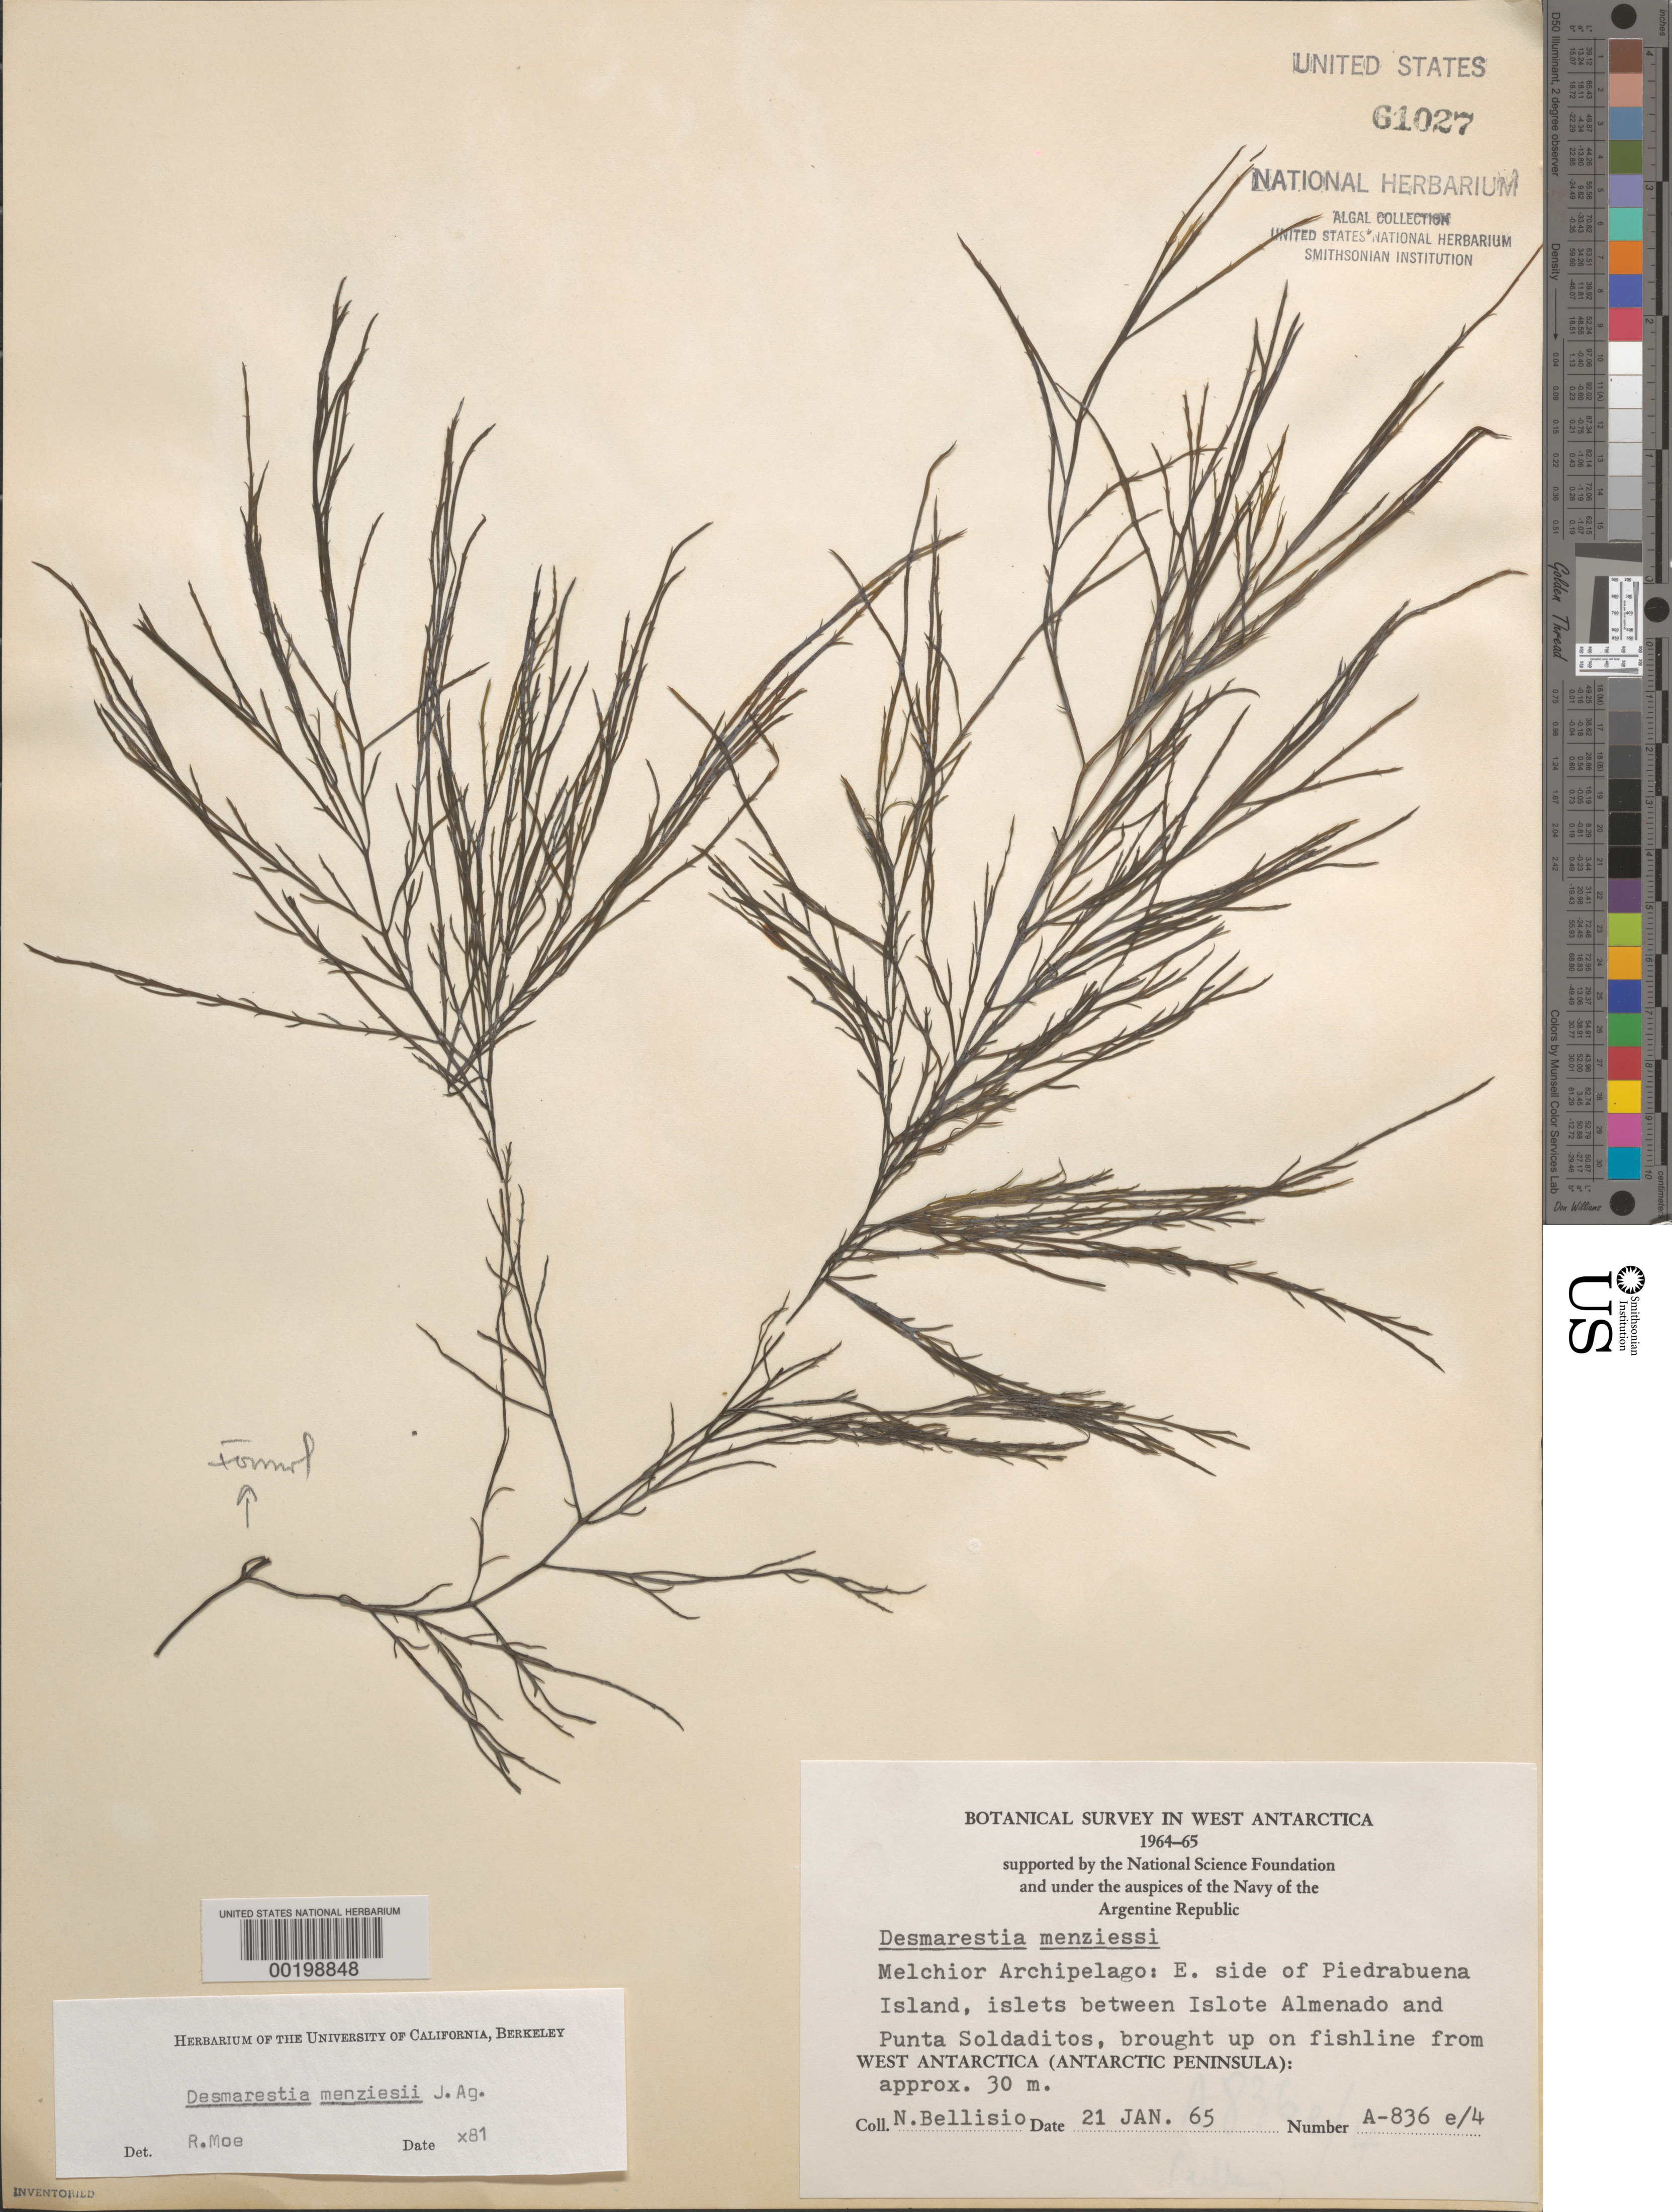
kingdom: Chromista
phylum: Ochrophyta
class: Phaeophyceae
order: Desmarestiales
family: Desmarestiaceae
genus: Desmarestia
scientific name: Desmarestia menziesii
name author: J. Agardh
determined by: Moe, R. L.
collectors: N. Bellisio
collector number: A-836e-4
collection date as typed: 21 Jan 1965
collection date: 1965-01-21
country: Antarctica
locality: Eta Island, islets between Islote Almenado & Punta Soladitos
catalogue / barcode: US 61027